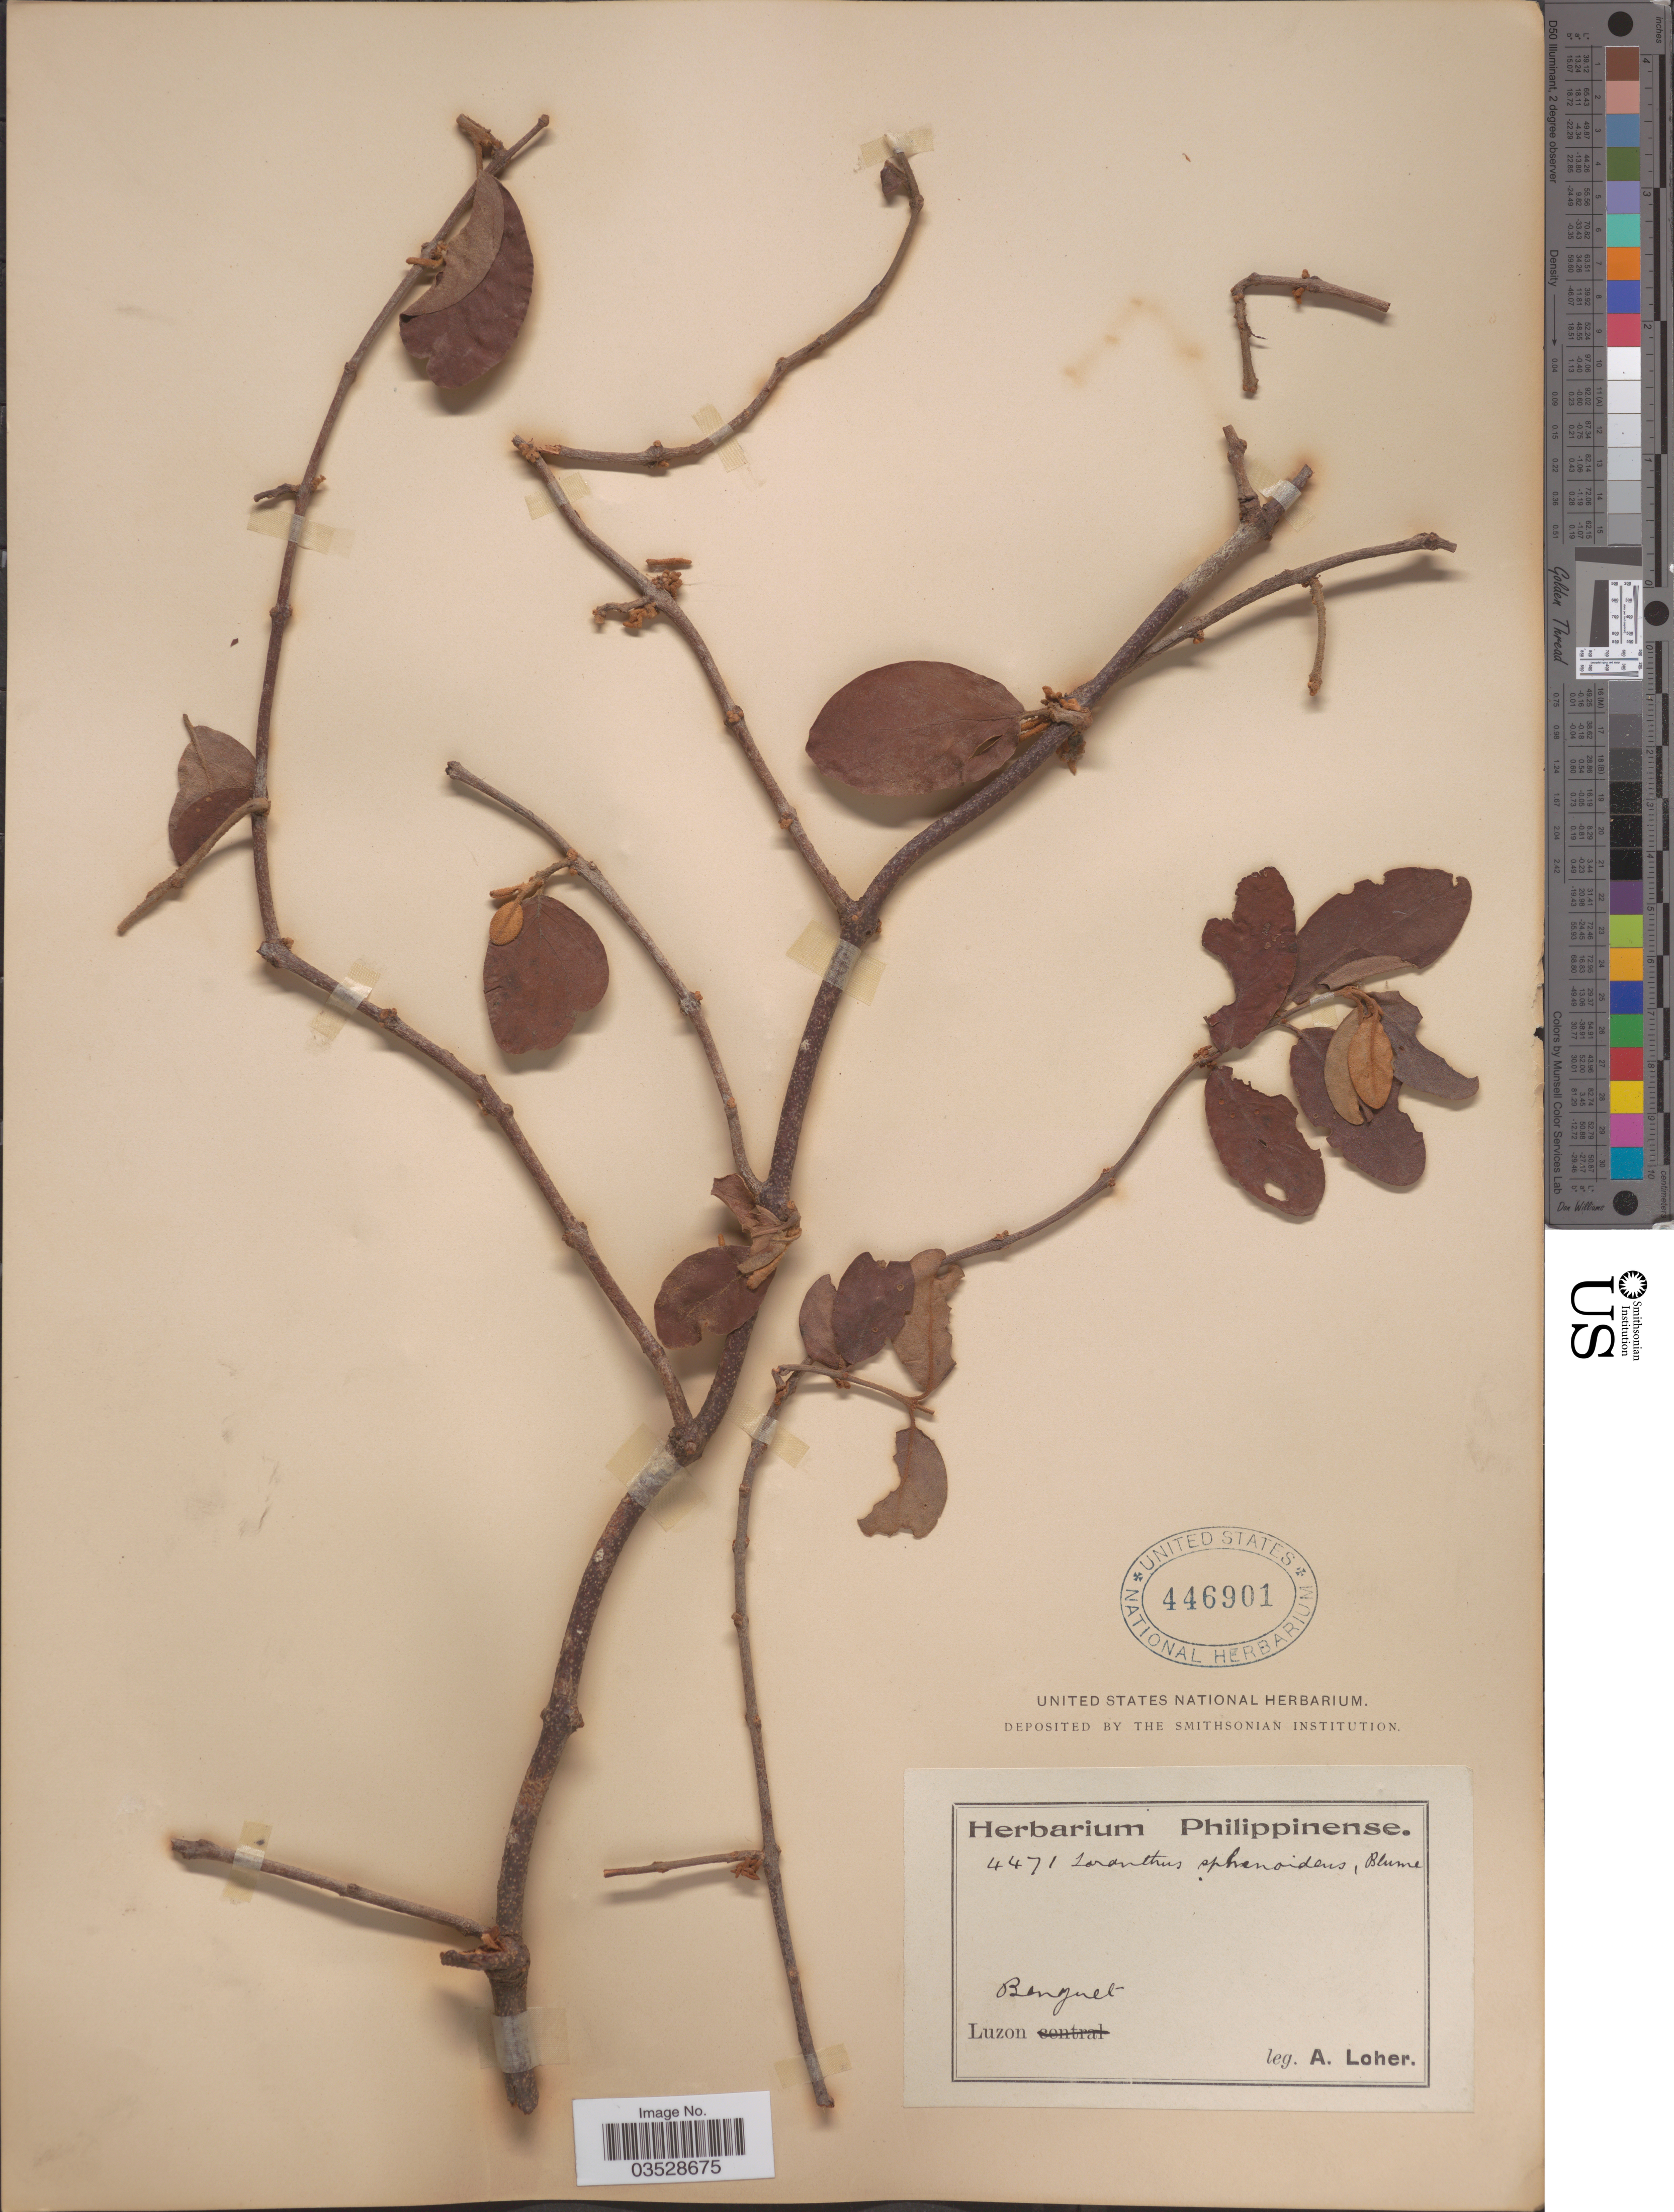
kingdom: Plantae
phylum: Tracheophyta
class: Magnoliopsida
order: Santalales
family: Loranthaceae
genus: Loranthus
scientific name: Loranthus sphenoideus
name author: Blume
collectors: A. Loher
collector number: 4471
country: Philippines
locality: Benguet. Luzon.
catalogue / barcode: US 446901